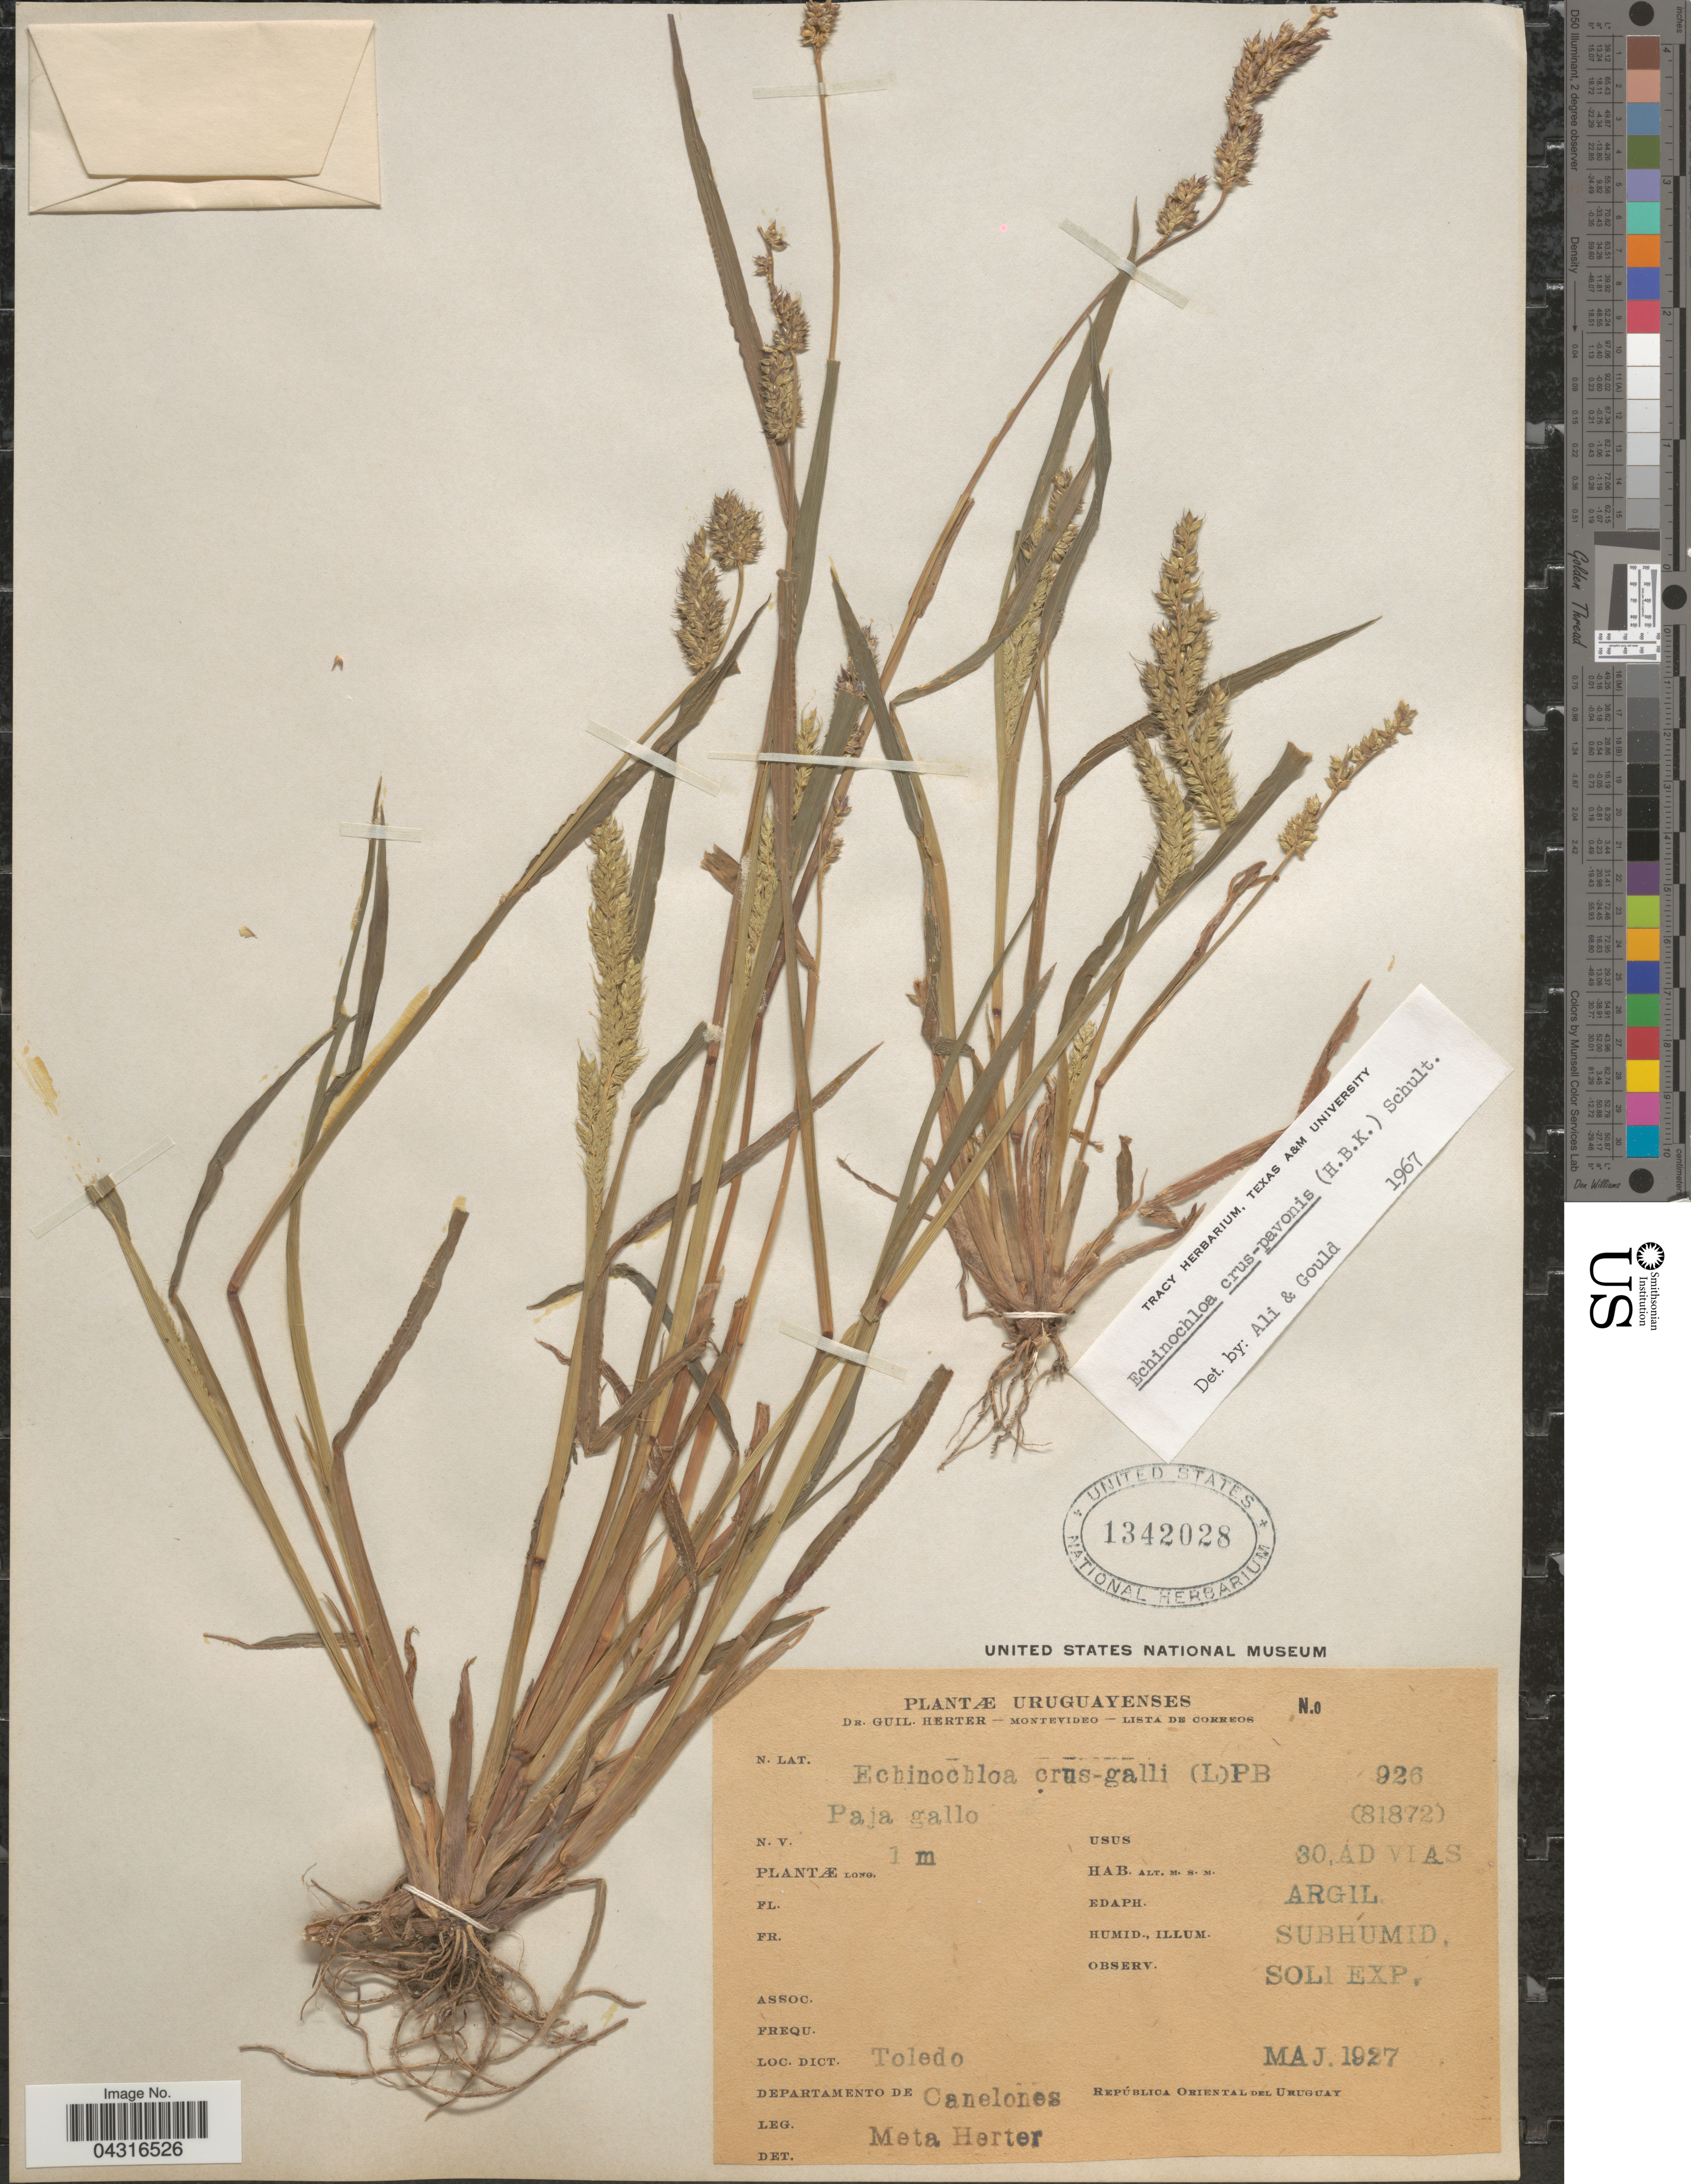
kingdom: Plantae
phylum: Tracheophyta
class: Liliopsida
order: Poales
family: Poaceae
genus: Echinochloa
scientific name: Echinochloa crus-pavonis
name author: (Kunth) Schult.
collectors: M. Herter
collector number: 926(81872)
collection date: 1927-05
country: Uruguay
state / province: Canelones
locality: Toledo. Departamento de Canelones. República Oriental del Uruguay.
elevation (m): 30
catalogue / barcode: US 1342028